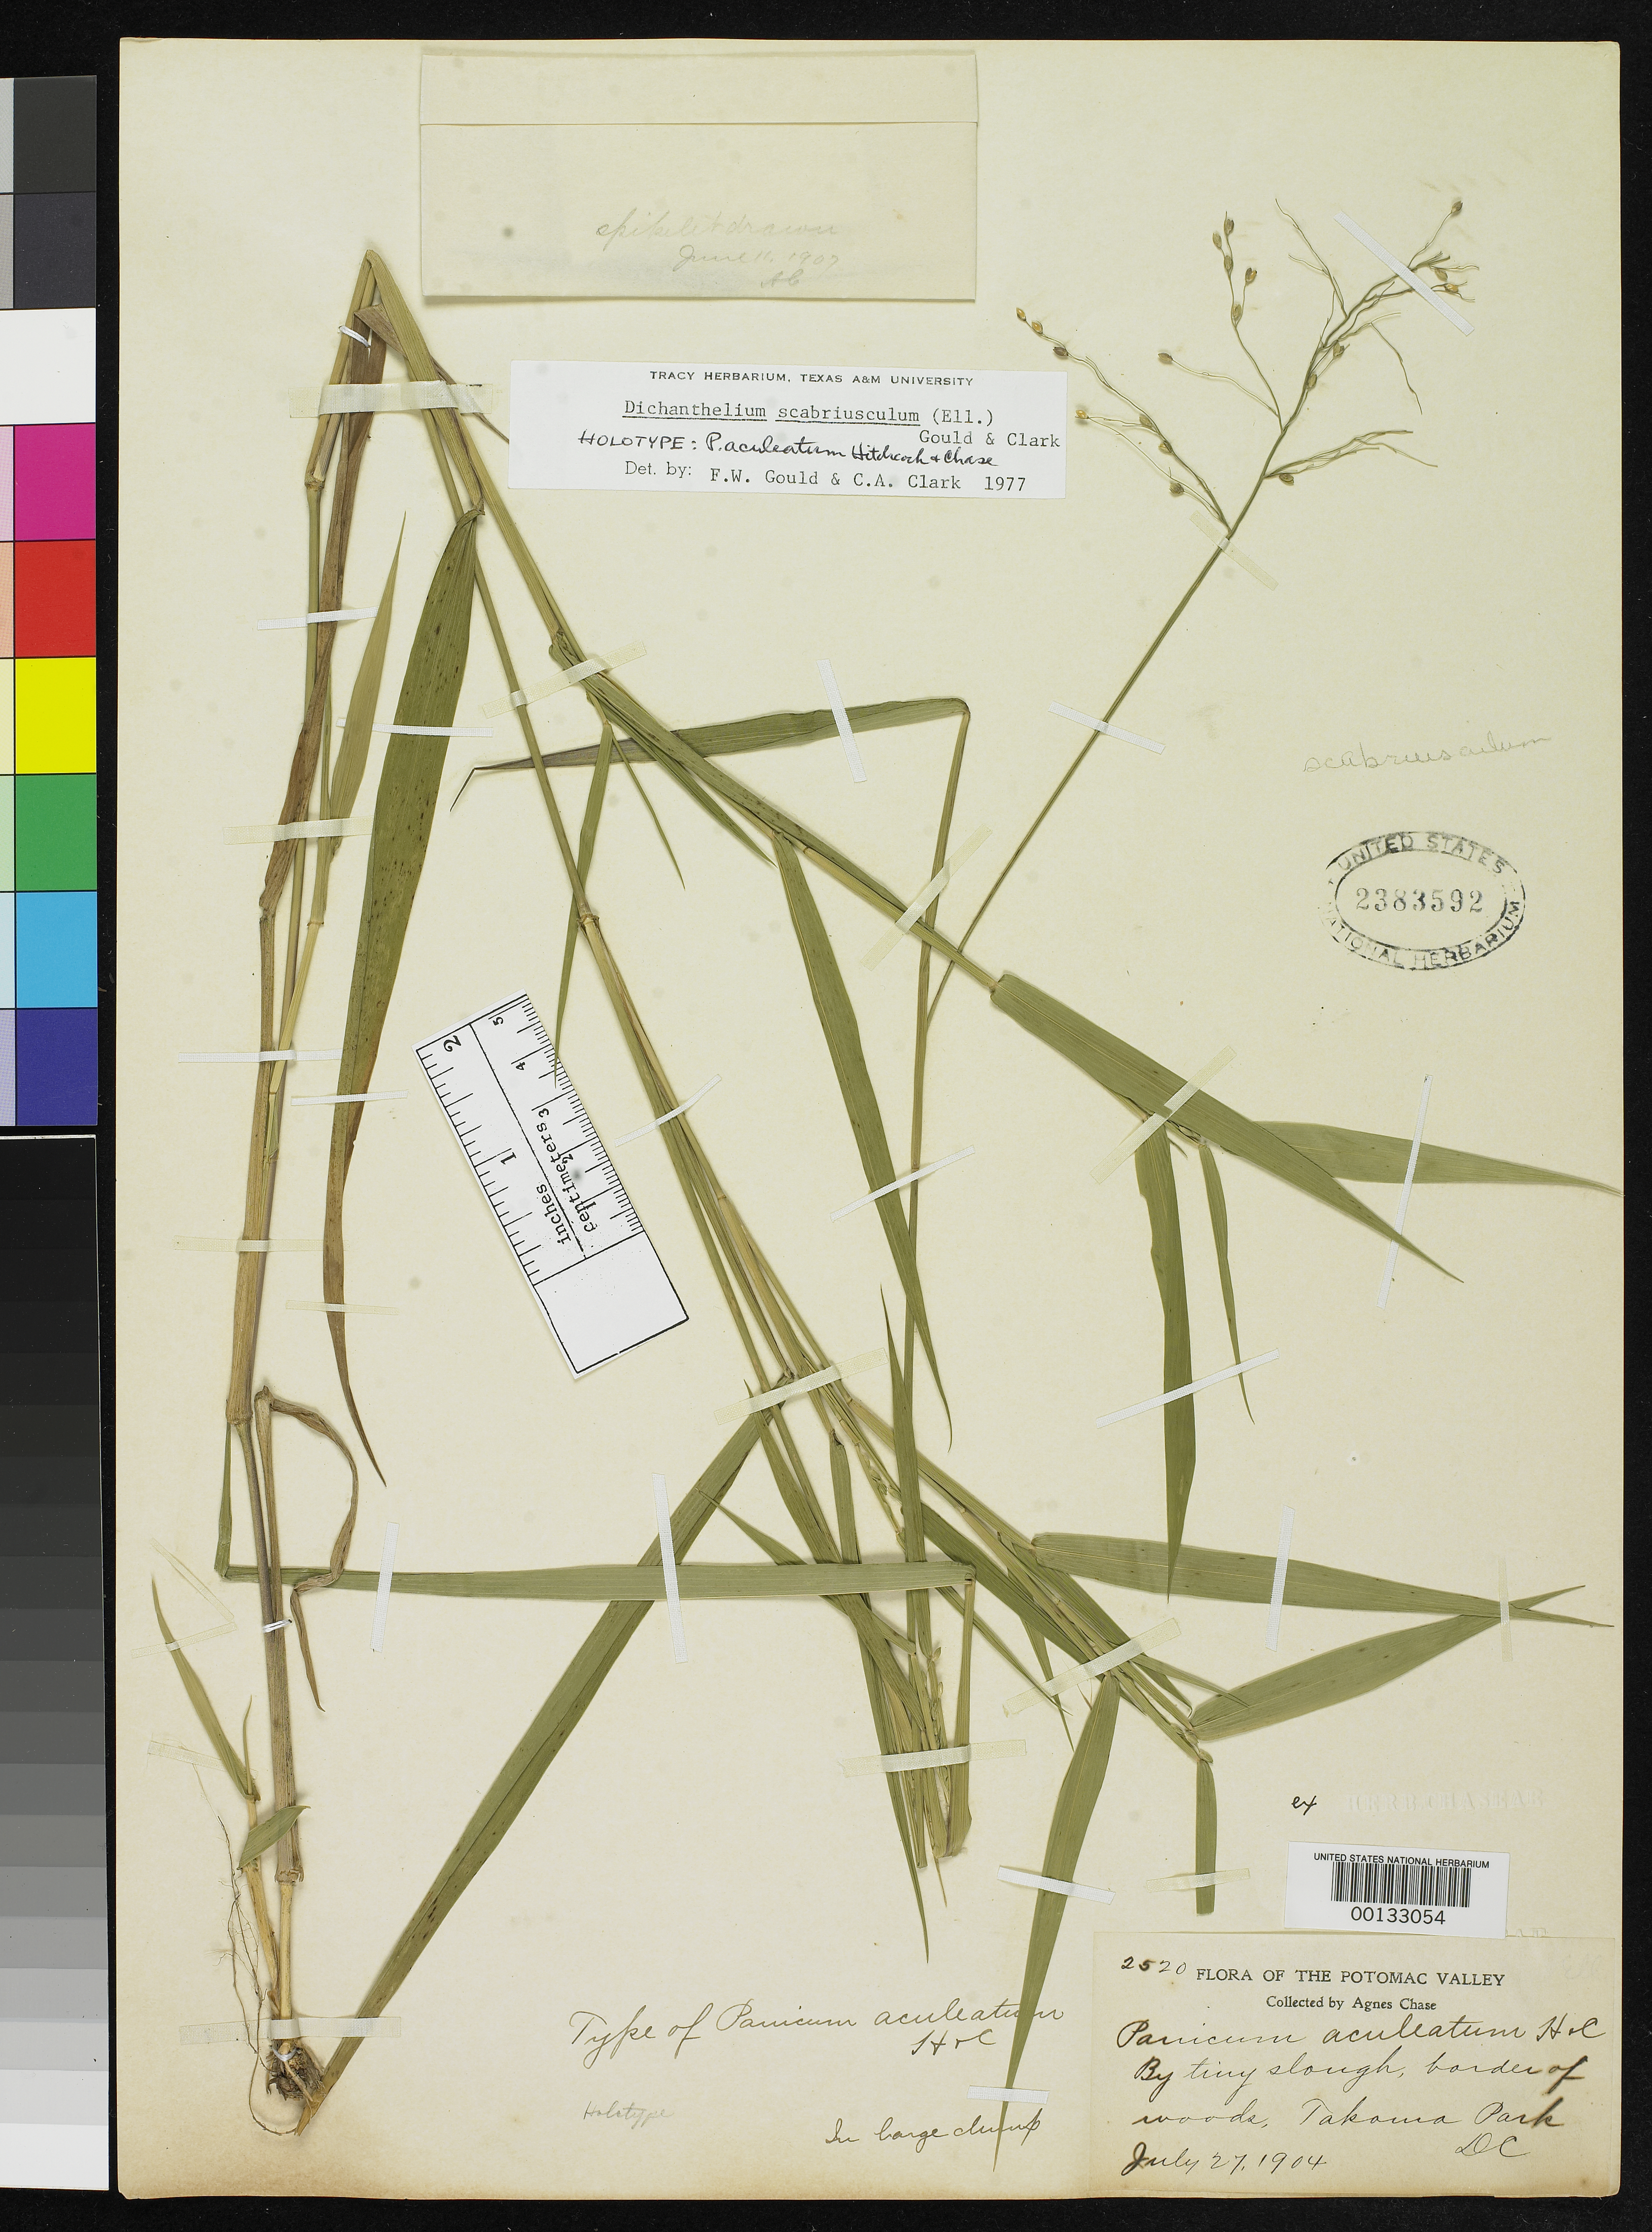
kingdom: Plantae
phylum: Tracheophyta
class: Liliopsida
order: Poales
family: Poaceae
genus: Panicum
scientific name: Panicum aculeatum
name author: Hitchc. & Chase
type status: Holotype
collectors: A. Chase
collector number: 2520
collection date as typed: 27 Jul 1904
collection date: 1904-07-27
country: United States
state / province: Maryland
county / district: Montgomery / Prince George's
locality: Takoma Park.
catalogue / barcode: US 2383592